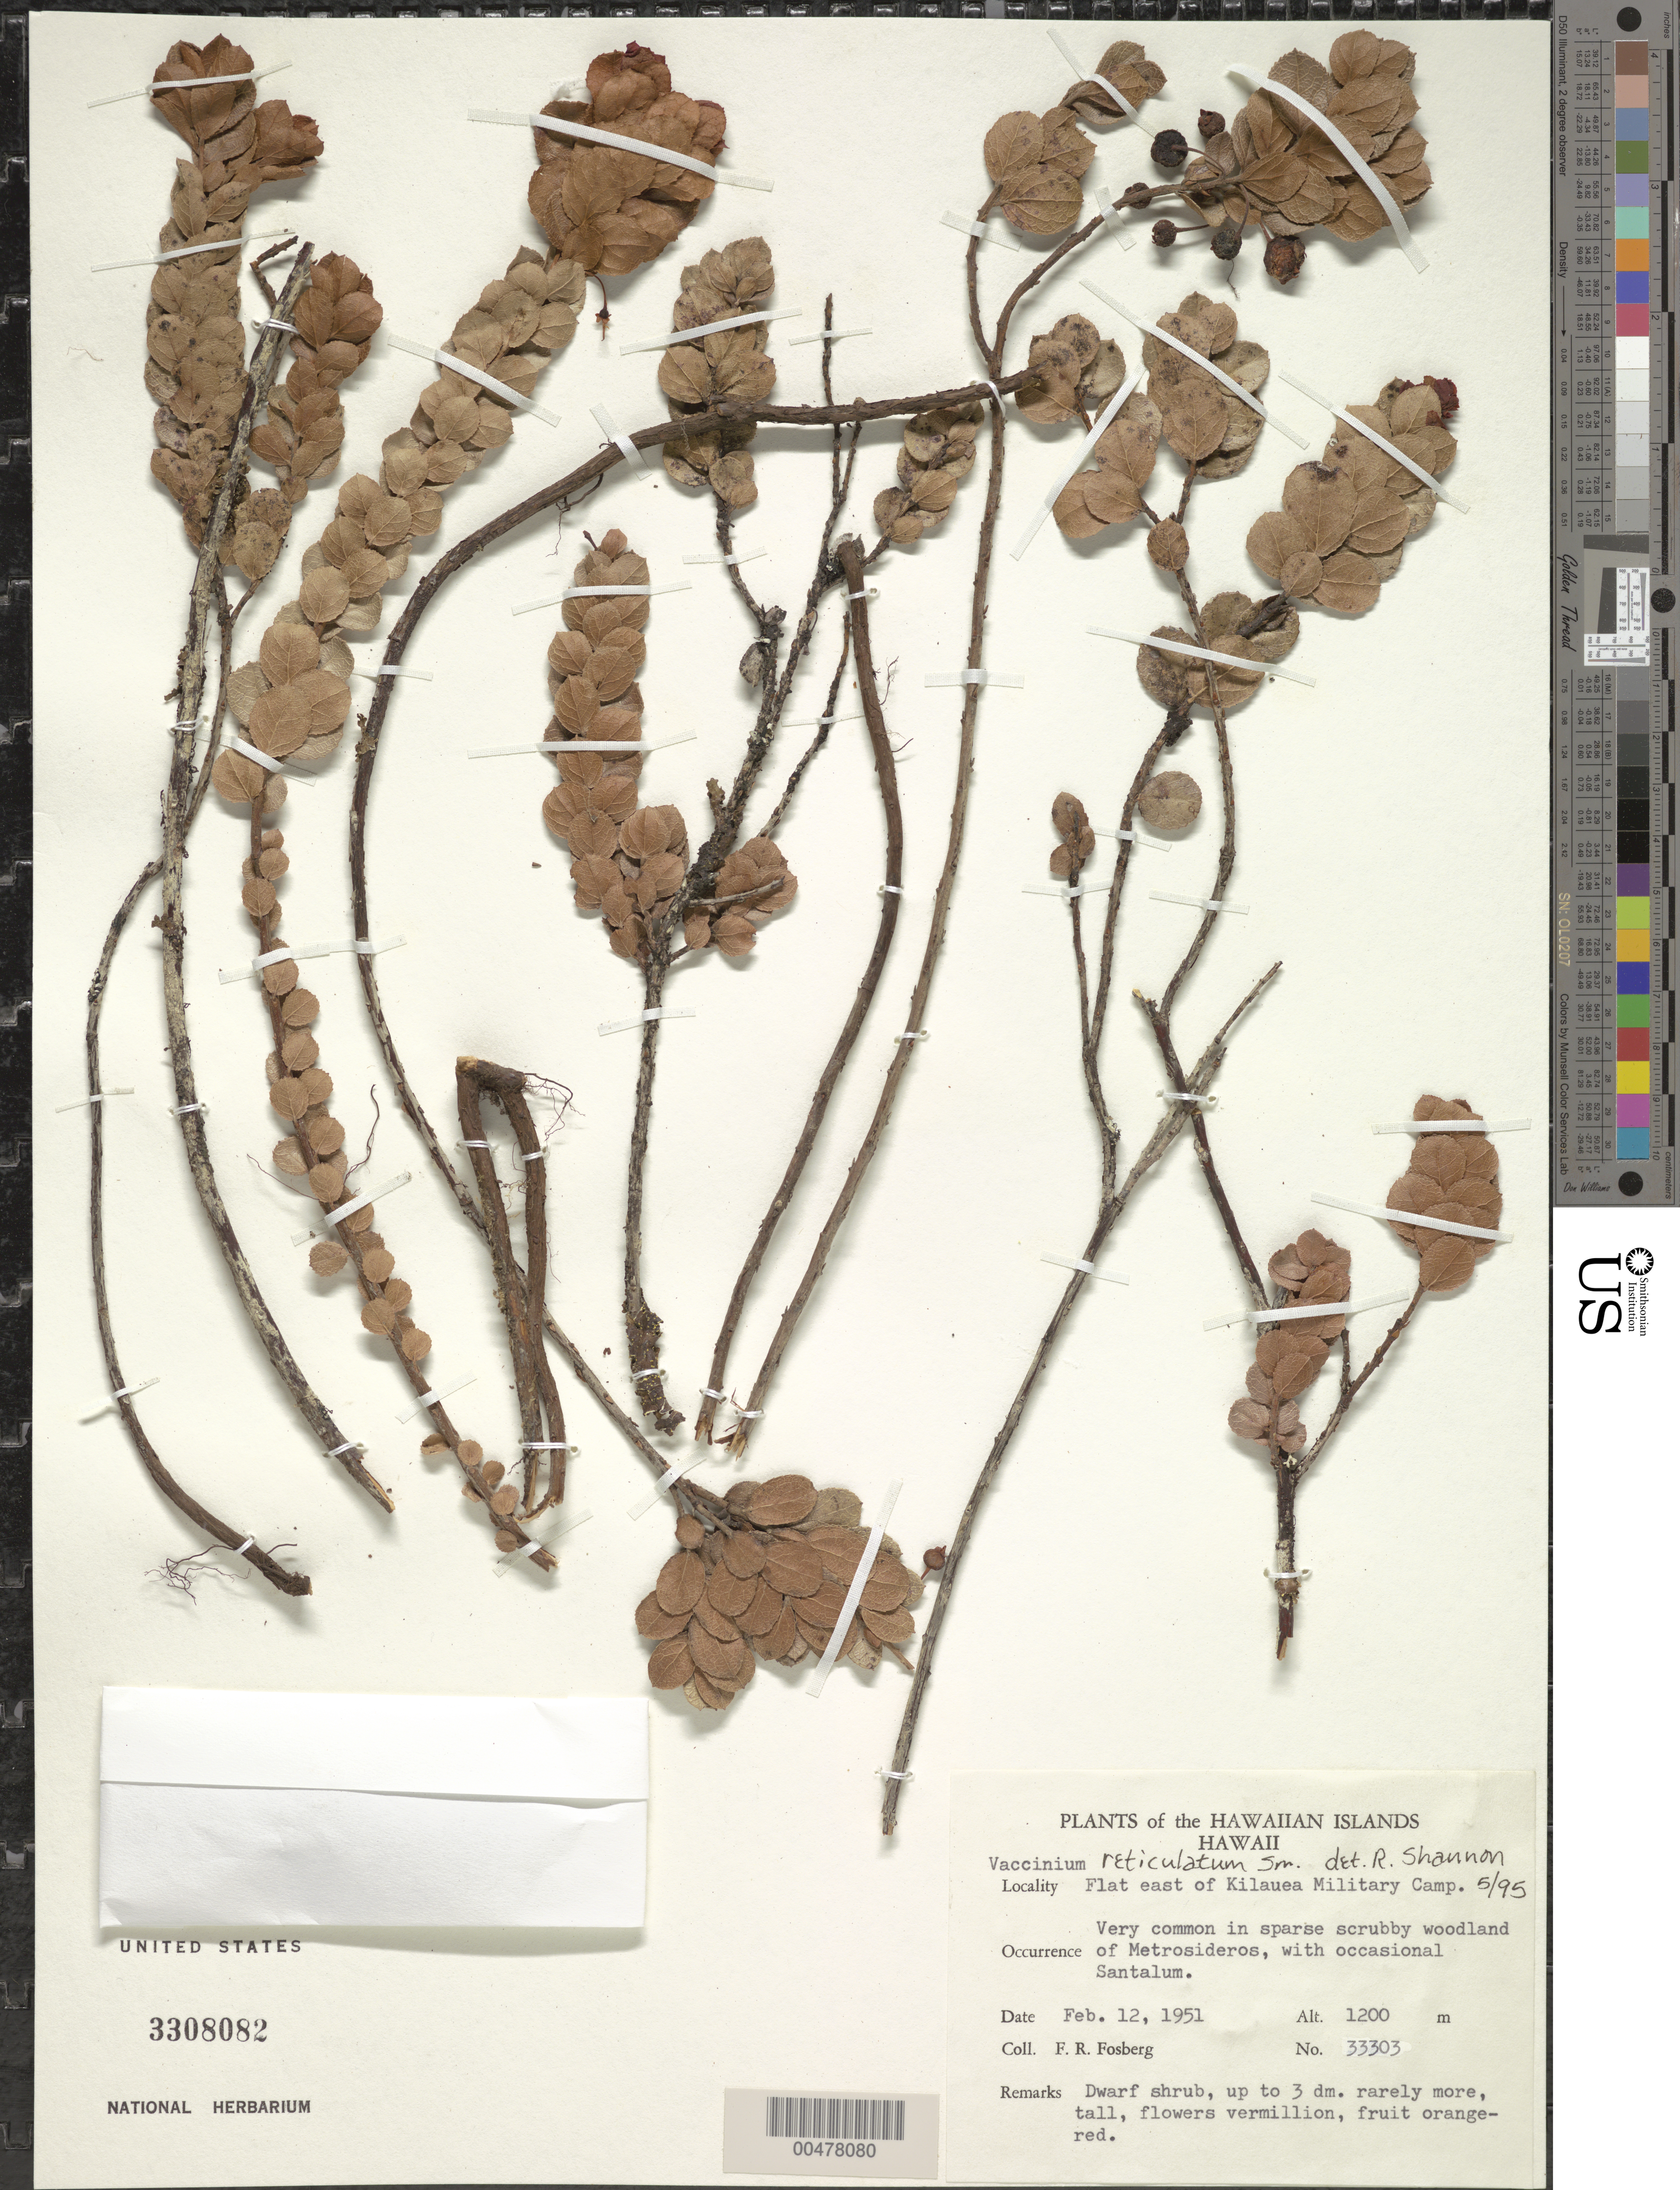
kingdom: Plantae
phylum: Tracheophyta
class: Magnoliopsida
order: Ericales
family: Ericaceae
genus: Vaccinium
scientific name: Vaccinium reticulatum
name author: Sm.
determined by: Shannon, R.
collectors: F. R. Fosberg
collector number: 33303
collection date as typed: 12 Feb 1951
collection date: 1951-02-12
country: United States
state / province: Hawaii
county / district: Hawaii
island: Hawaii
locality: Flat E of Kilauea Military Camp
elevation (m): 1200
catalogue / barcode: US 3308082